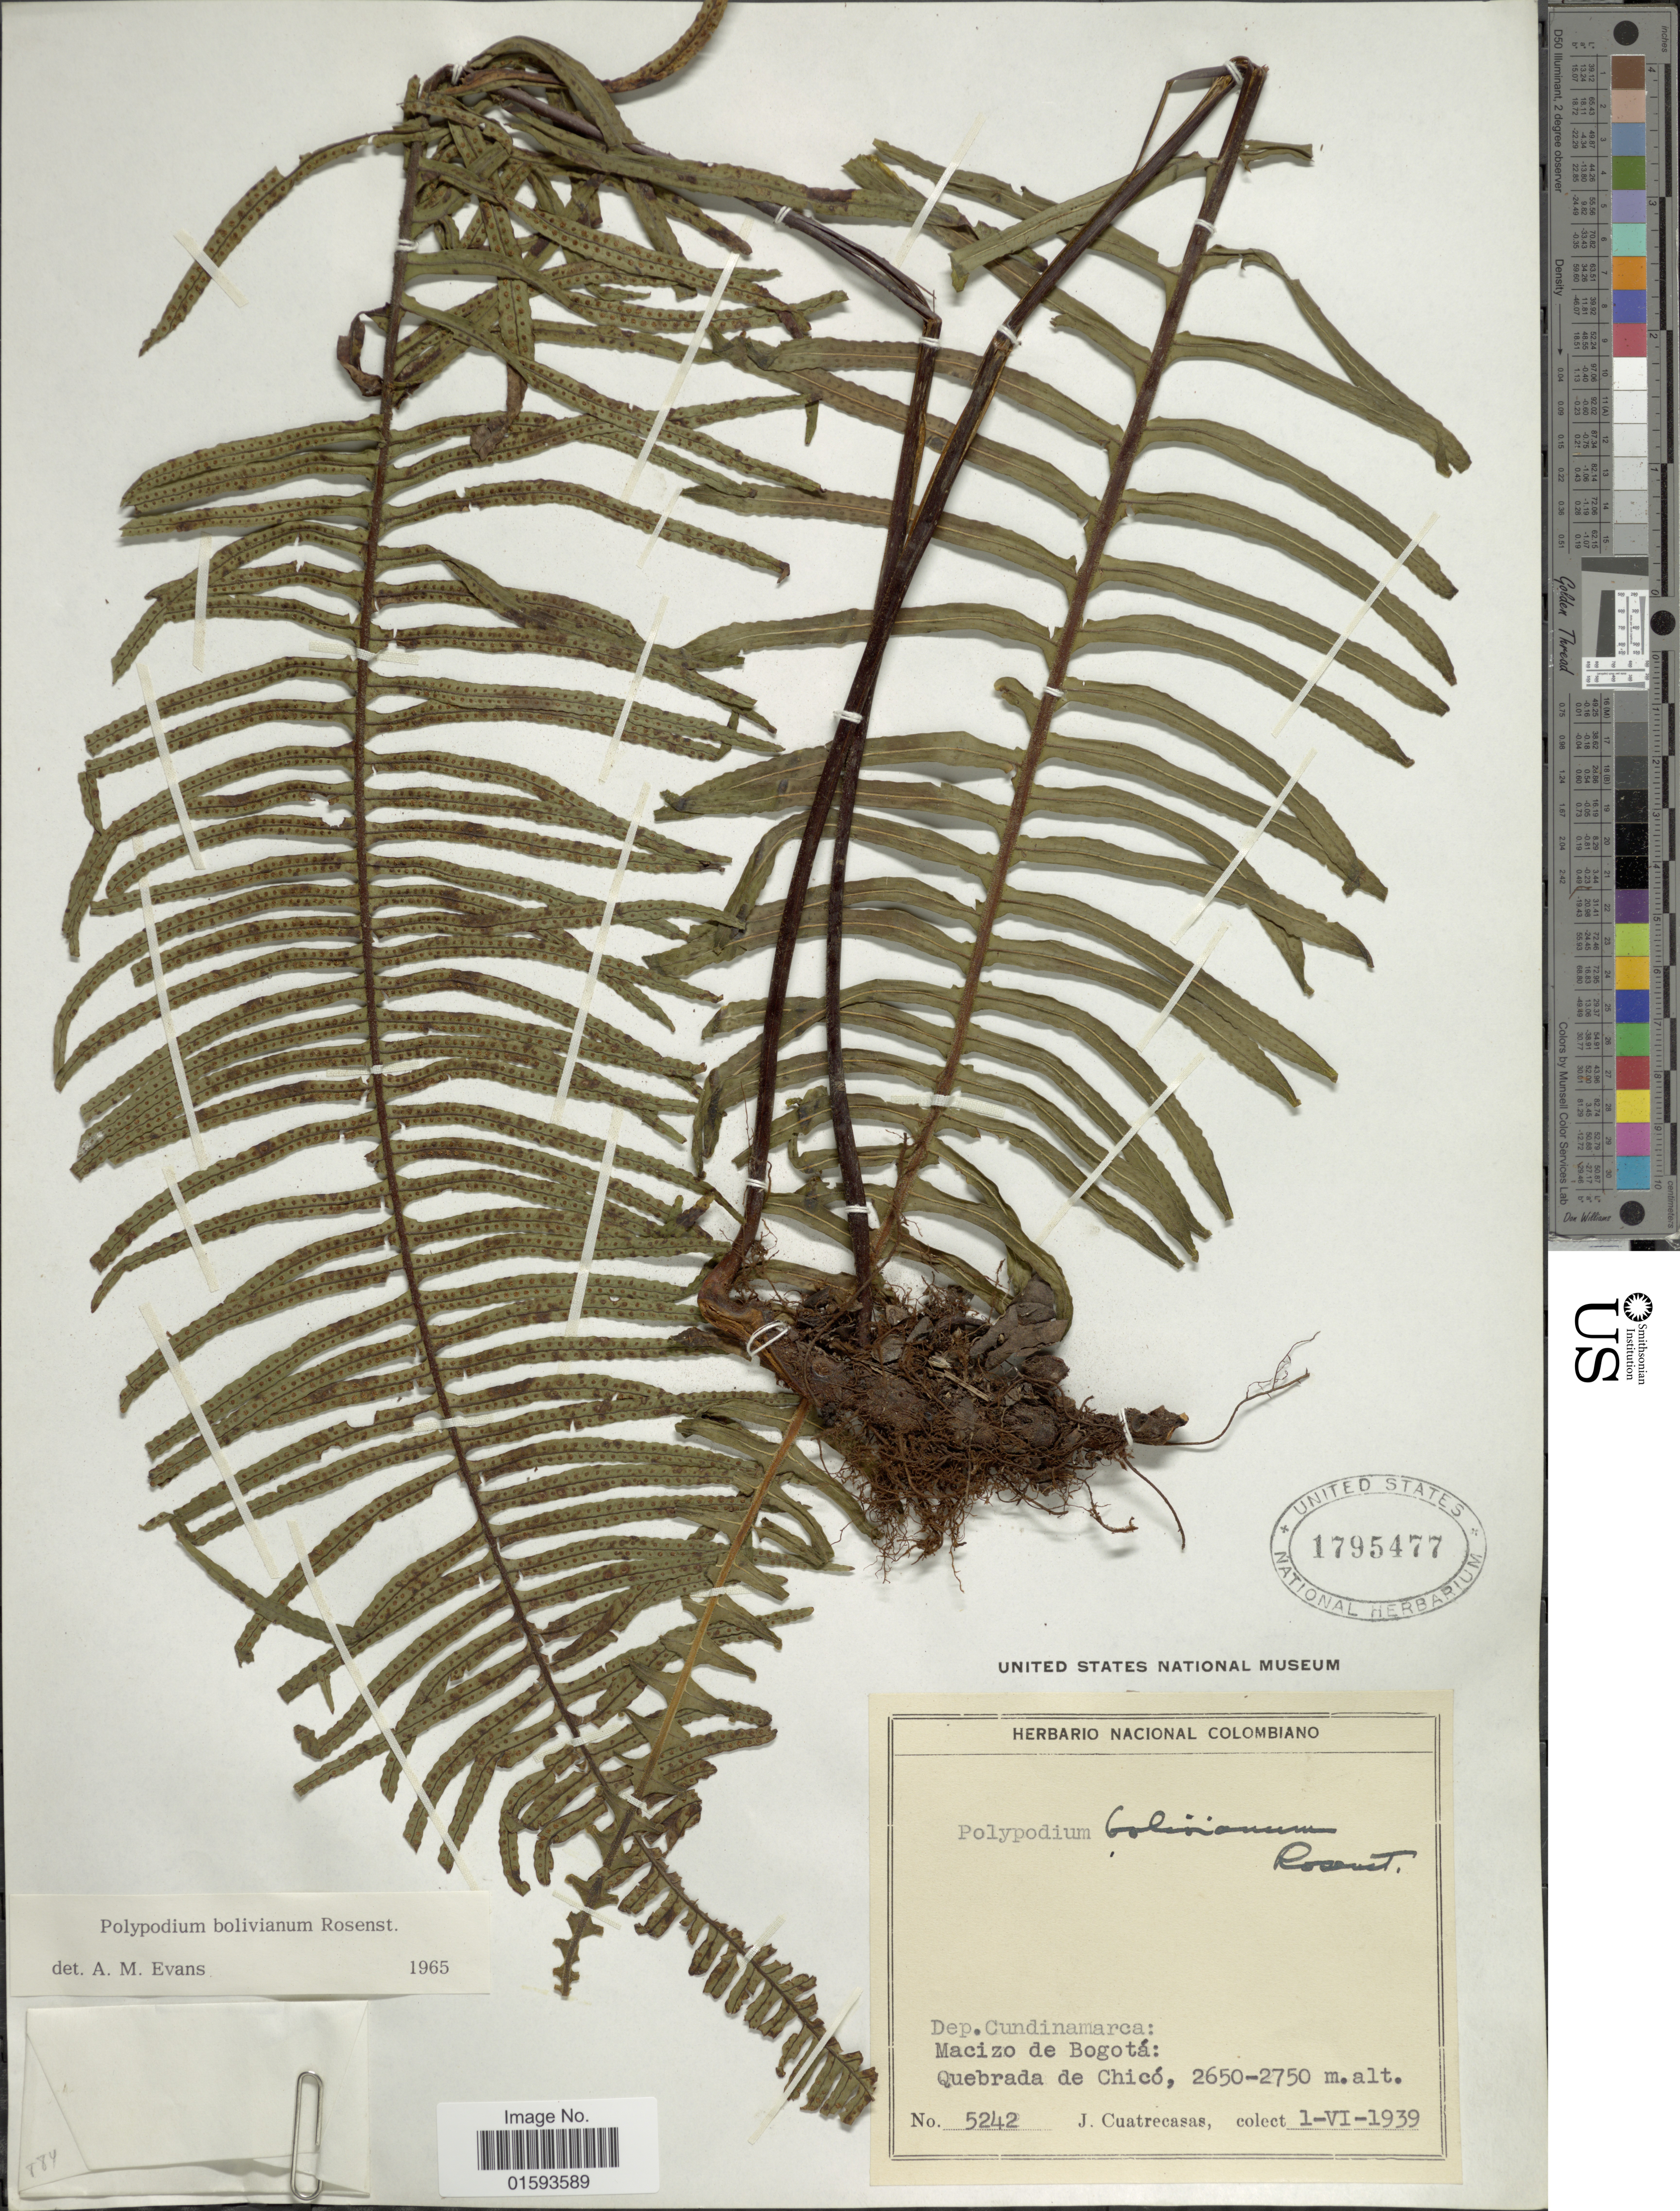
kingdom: Plantae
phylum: Tracheophyta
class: Polypodiopsida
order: Polypodiales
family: Polypodiaceae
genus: Pecluma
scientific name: Pecluma divaricata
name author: (E. Fourn.) Mickel & Beitel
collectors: J. Cuatrecasas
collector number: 5242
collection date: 1939-06-01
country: Colombia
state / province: Cundinamarca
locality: Macizo de Bogota: Quebrada de Chico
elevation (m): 2650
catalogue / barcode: US 1795477